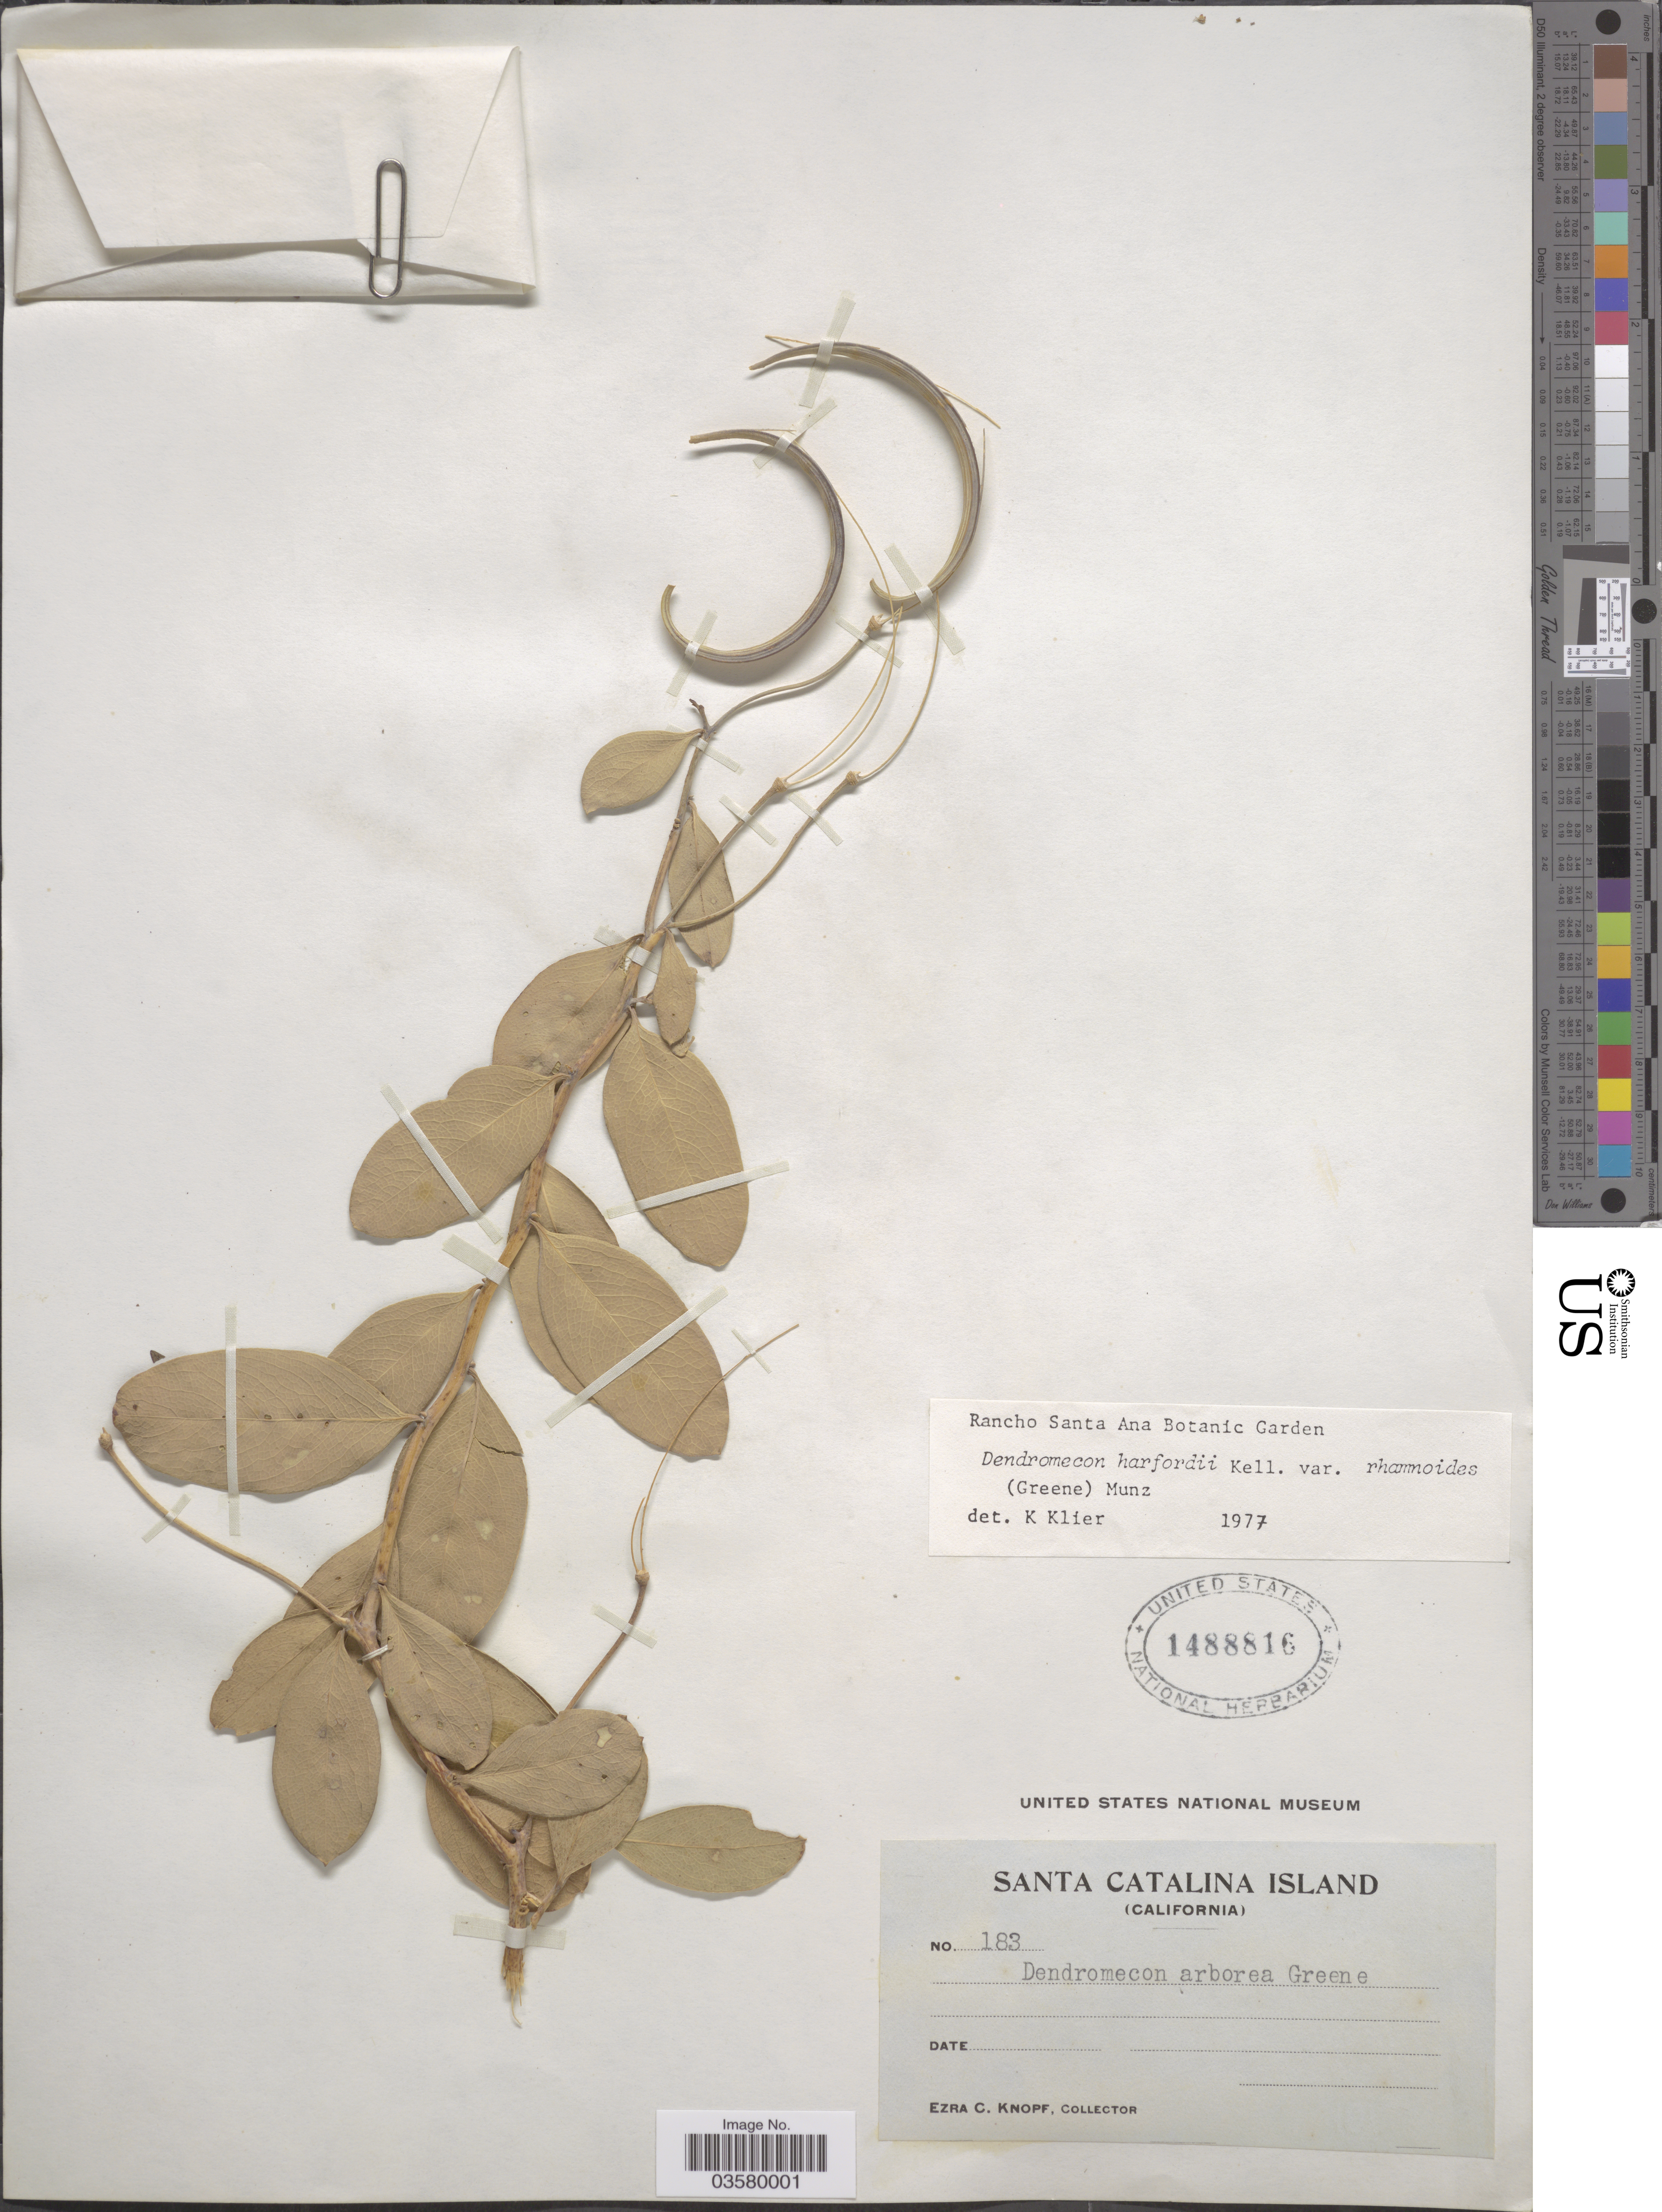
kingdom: Plantae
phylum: Tracheophyta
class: Magnoliopsida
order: Ranunculales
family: Papaveraceae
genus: Dendromecon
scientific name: Dendromecon rigida subsp. rhamnoides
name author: (Greene) Thorne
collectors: E. Knopf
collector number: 183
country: United States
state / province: California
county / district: Los Angeles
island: Santa Catalina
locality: Santa Catalina Island.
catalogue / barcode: US 1488816